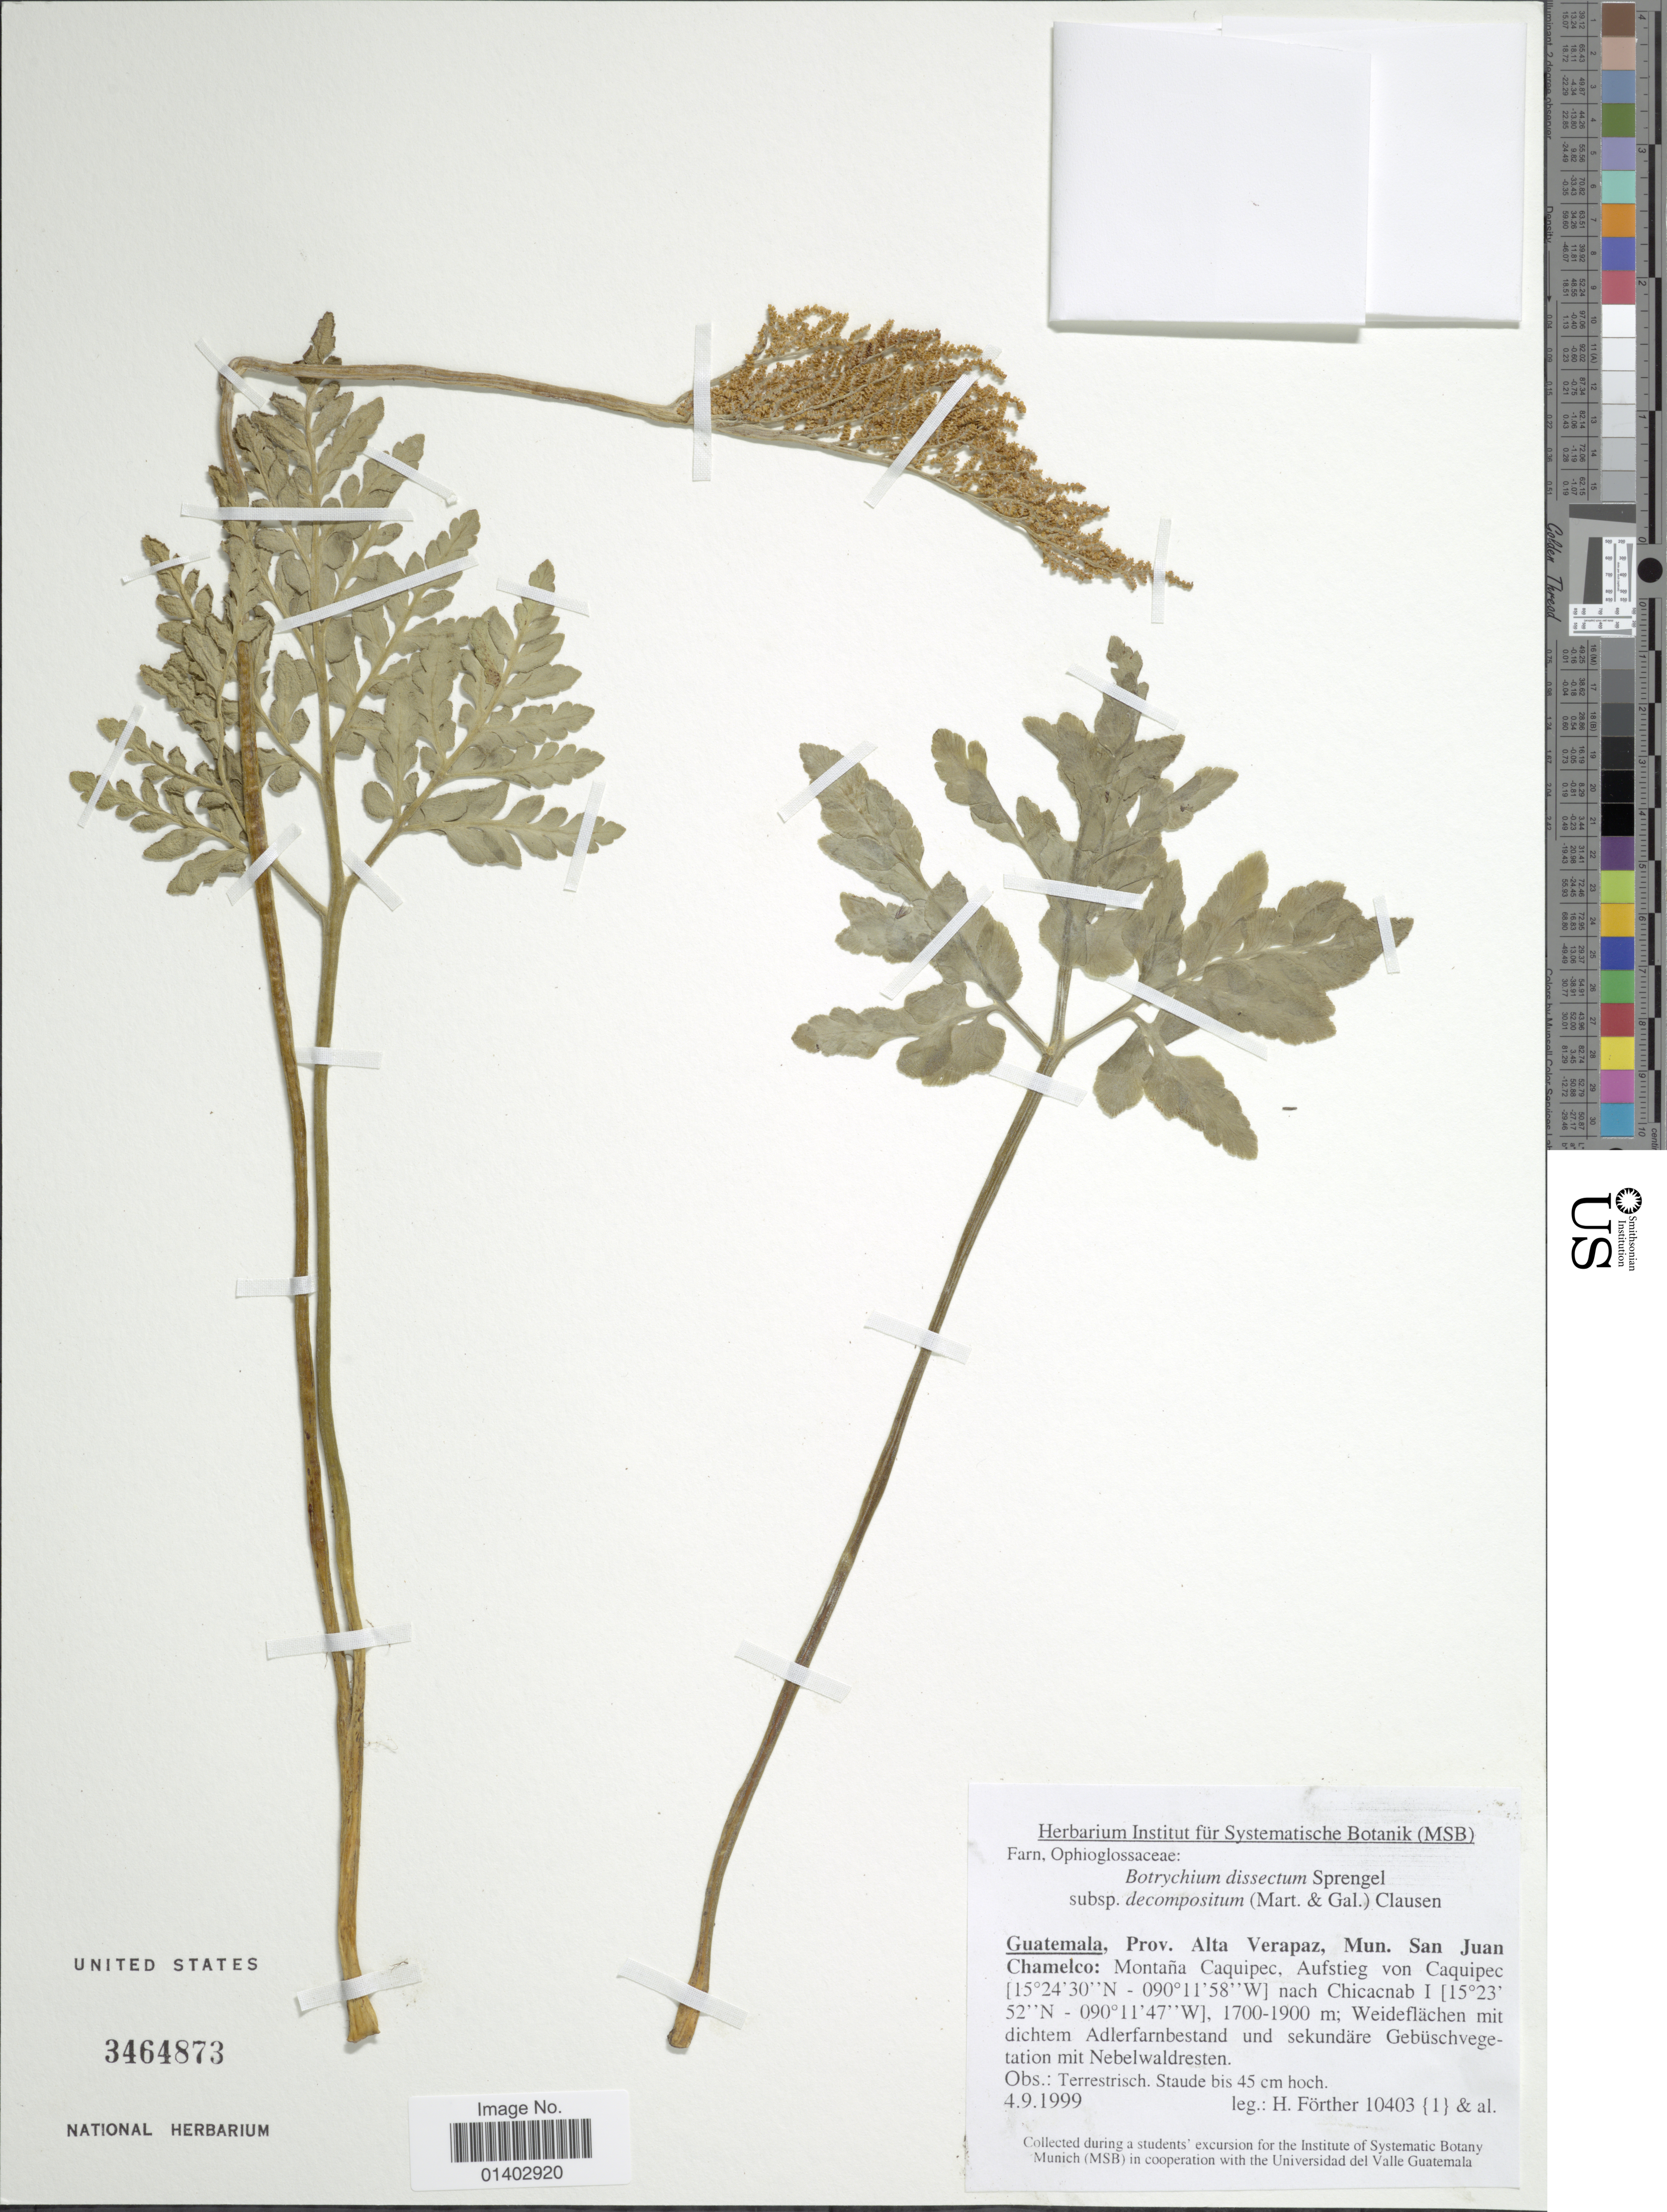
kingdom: Plantae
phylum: Tracheophyta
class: Polypodiopsida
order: Ophioglossales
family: Ophioglossaceae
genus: Botrychium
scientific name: Botrychium dissectum subsp. decompositum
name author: (M. Martens & Galeotti) R.T. Clausen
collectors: H. Förther & et al.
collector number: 10403 {1}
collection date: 1999-09-04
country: Guatemala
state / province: Alta Verapaz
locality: Mun San Juan Chamelco: Montaña Caquipec, Aufstieg von Caquipec nach Chicacnab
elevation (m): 1700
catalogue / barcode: US 3464873